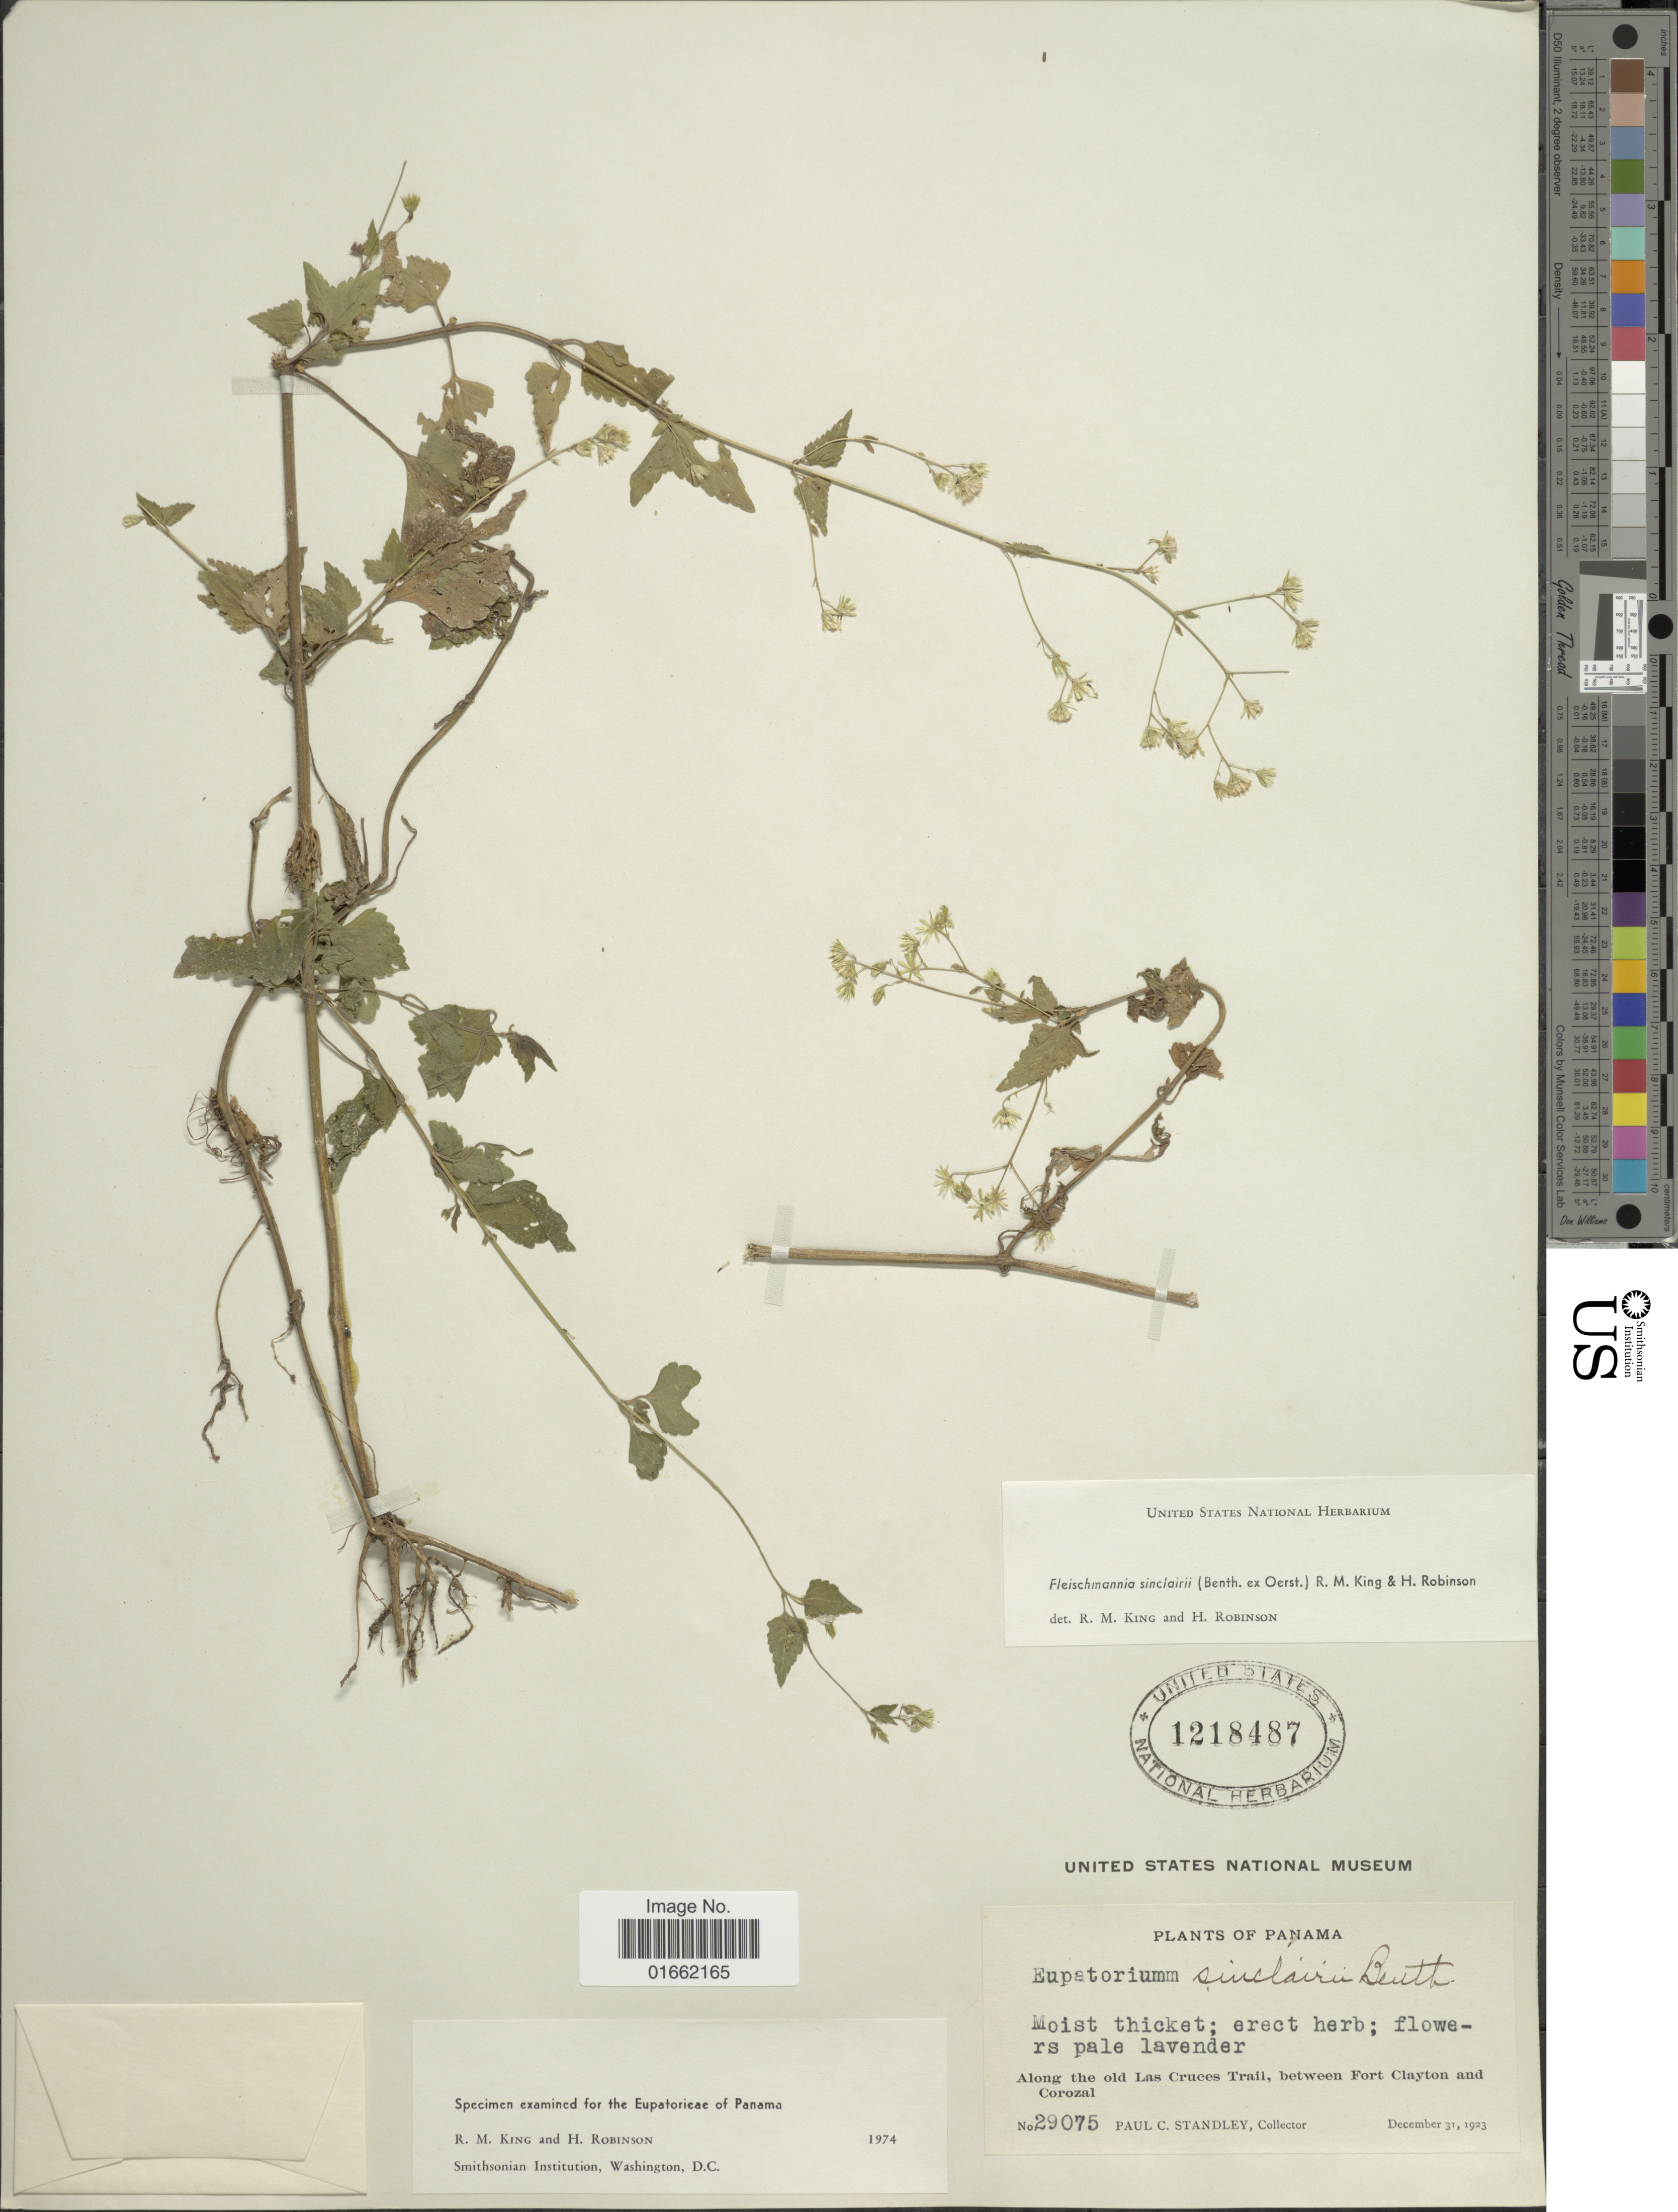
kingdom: Plantae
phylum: Tracheophyta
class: Magnoliopsida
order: Asterales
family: Asteraceae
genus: Fleischmannia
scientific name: Fleischmannia sinclairii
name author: (Benth. ex Oerst.) R.M. King & H. Rob.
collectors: P. C. Standley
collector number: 29075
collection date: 1923-12-31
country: Panama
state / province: Panamá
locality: Along the old Las Cruces Trail, between Fort Clayton and Corozal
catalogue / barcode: US 1218487